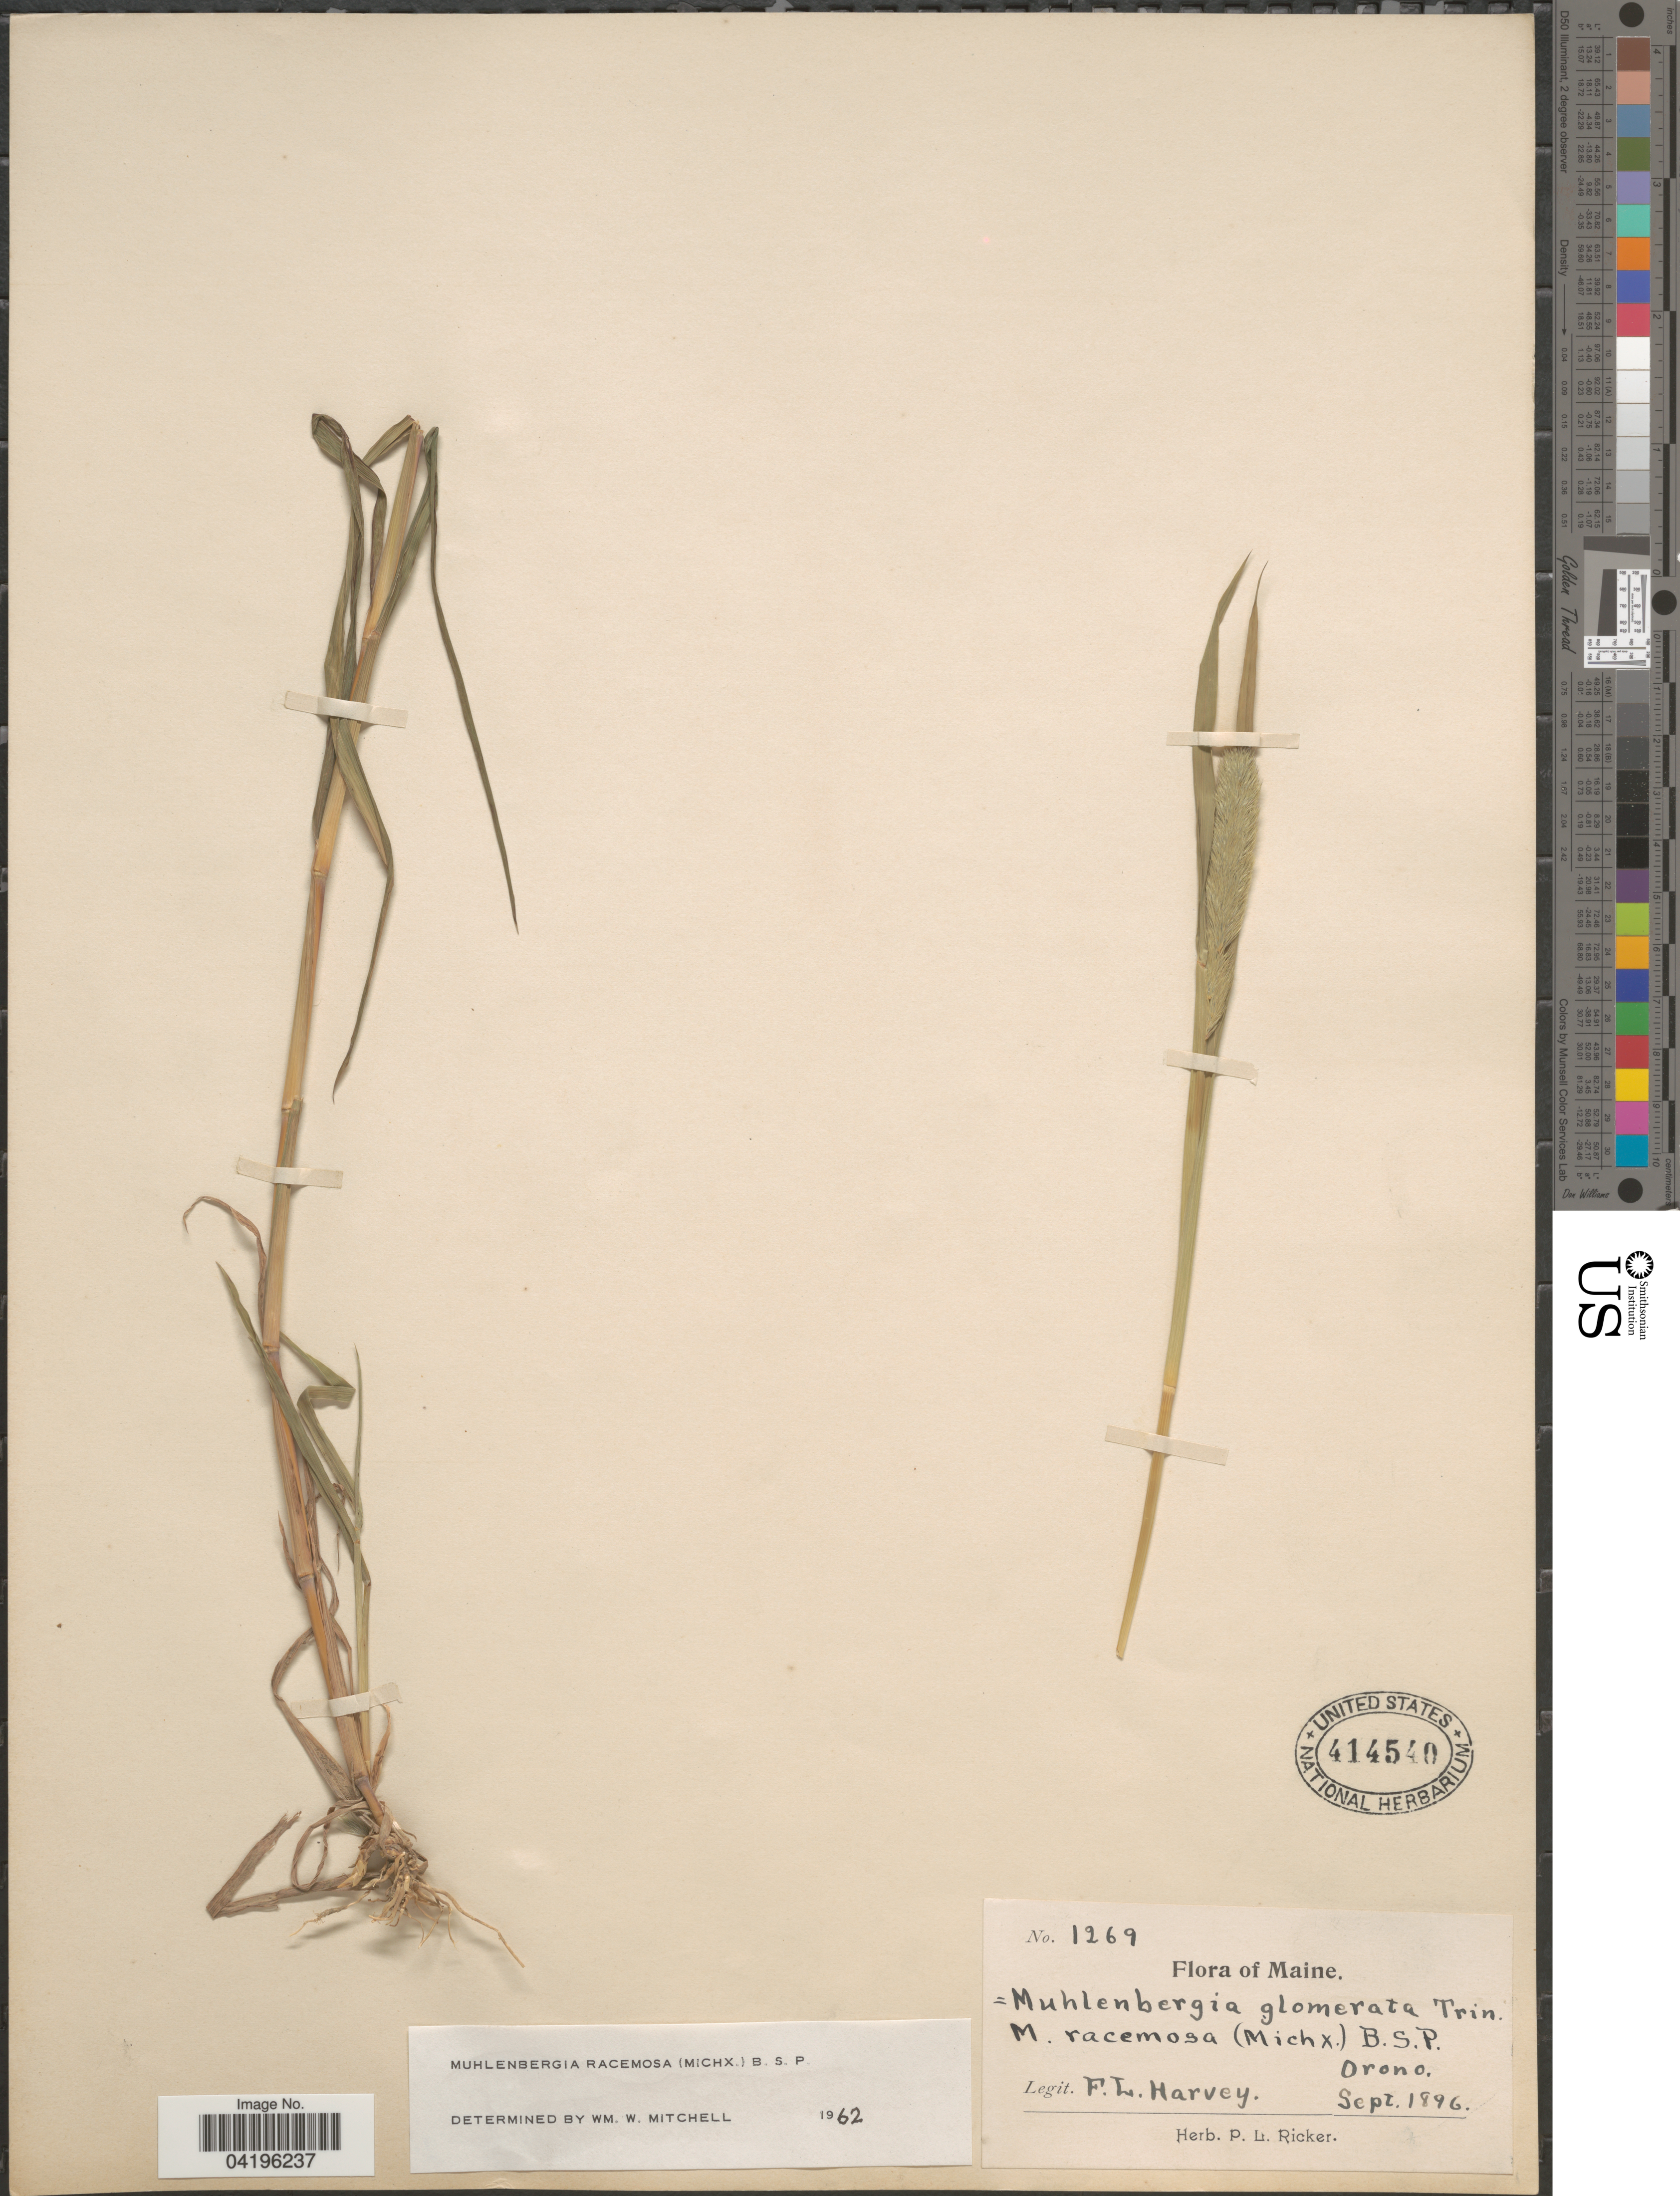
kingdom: Plantae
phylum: Tracheophyta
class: Liliopsida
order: Poales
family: Poaceae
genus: Muhlenbergia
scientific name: Muhlenbergia racemosa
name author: (Michx.) Britton et al.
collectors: F. L. Harvey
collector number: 1269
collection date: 1896-09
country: United States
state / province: Maine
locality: Orono.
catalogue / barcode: US 414540